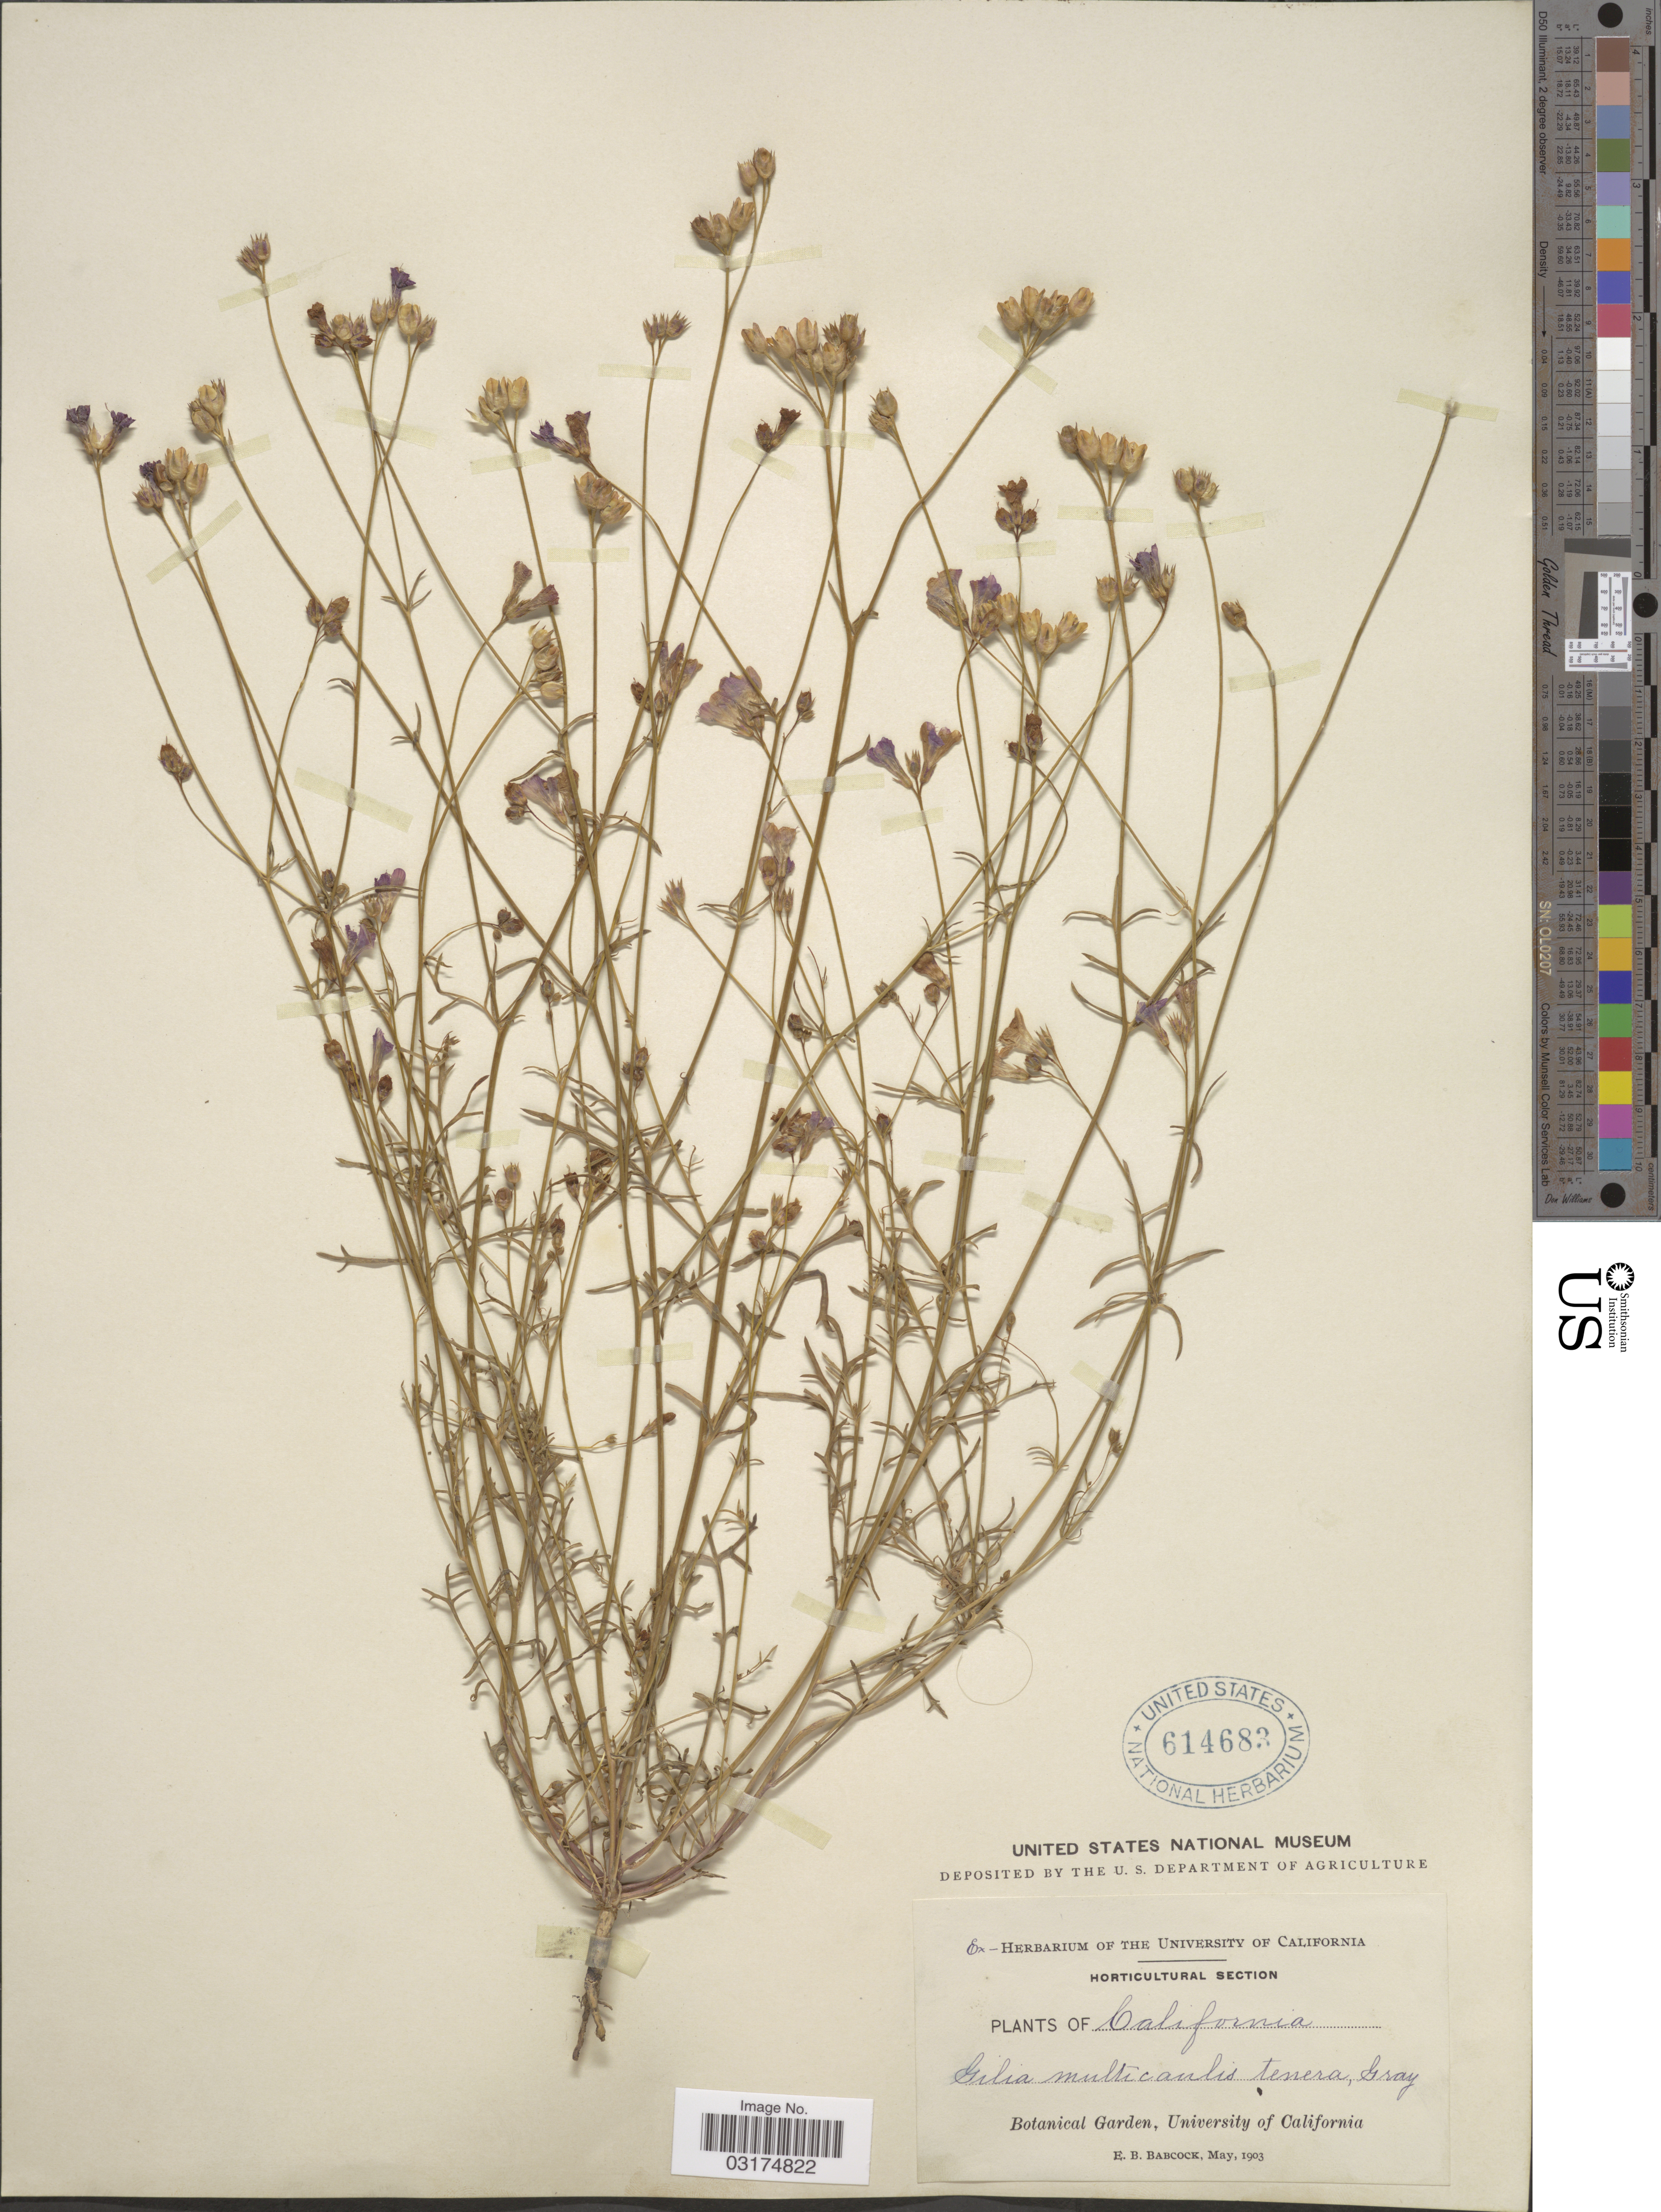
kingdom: Plantae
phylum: Tracheophyta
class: Magnoliopsida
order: Ericales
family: Polemoniaceae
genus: Gilia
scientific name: Gilia achilleifolia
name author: Benth.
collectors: E. B. Babcock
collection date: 1903-05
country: United States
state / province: California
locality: Botanical Garden, University of California.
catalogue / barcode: US 614683